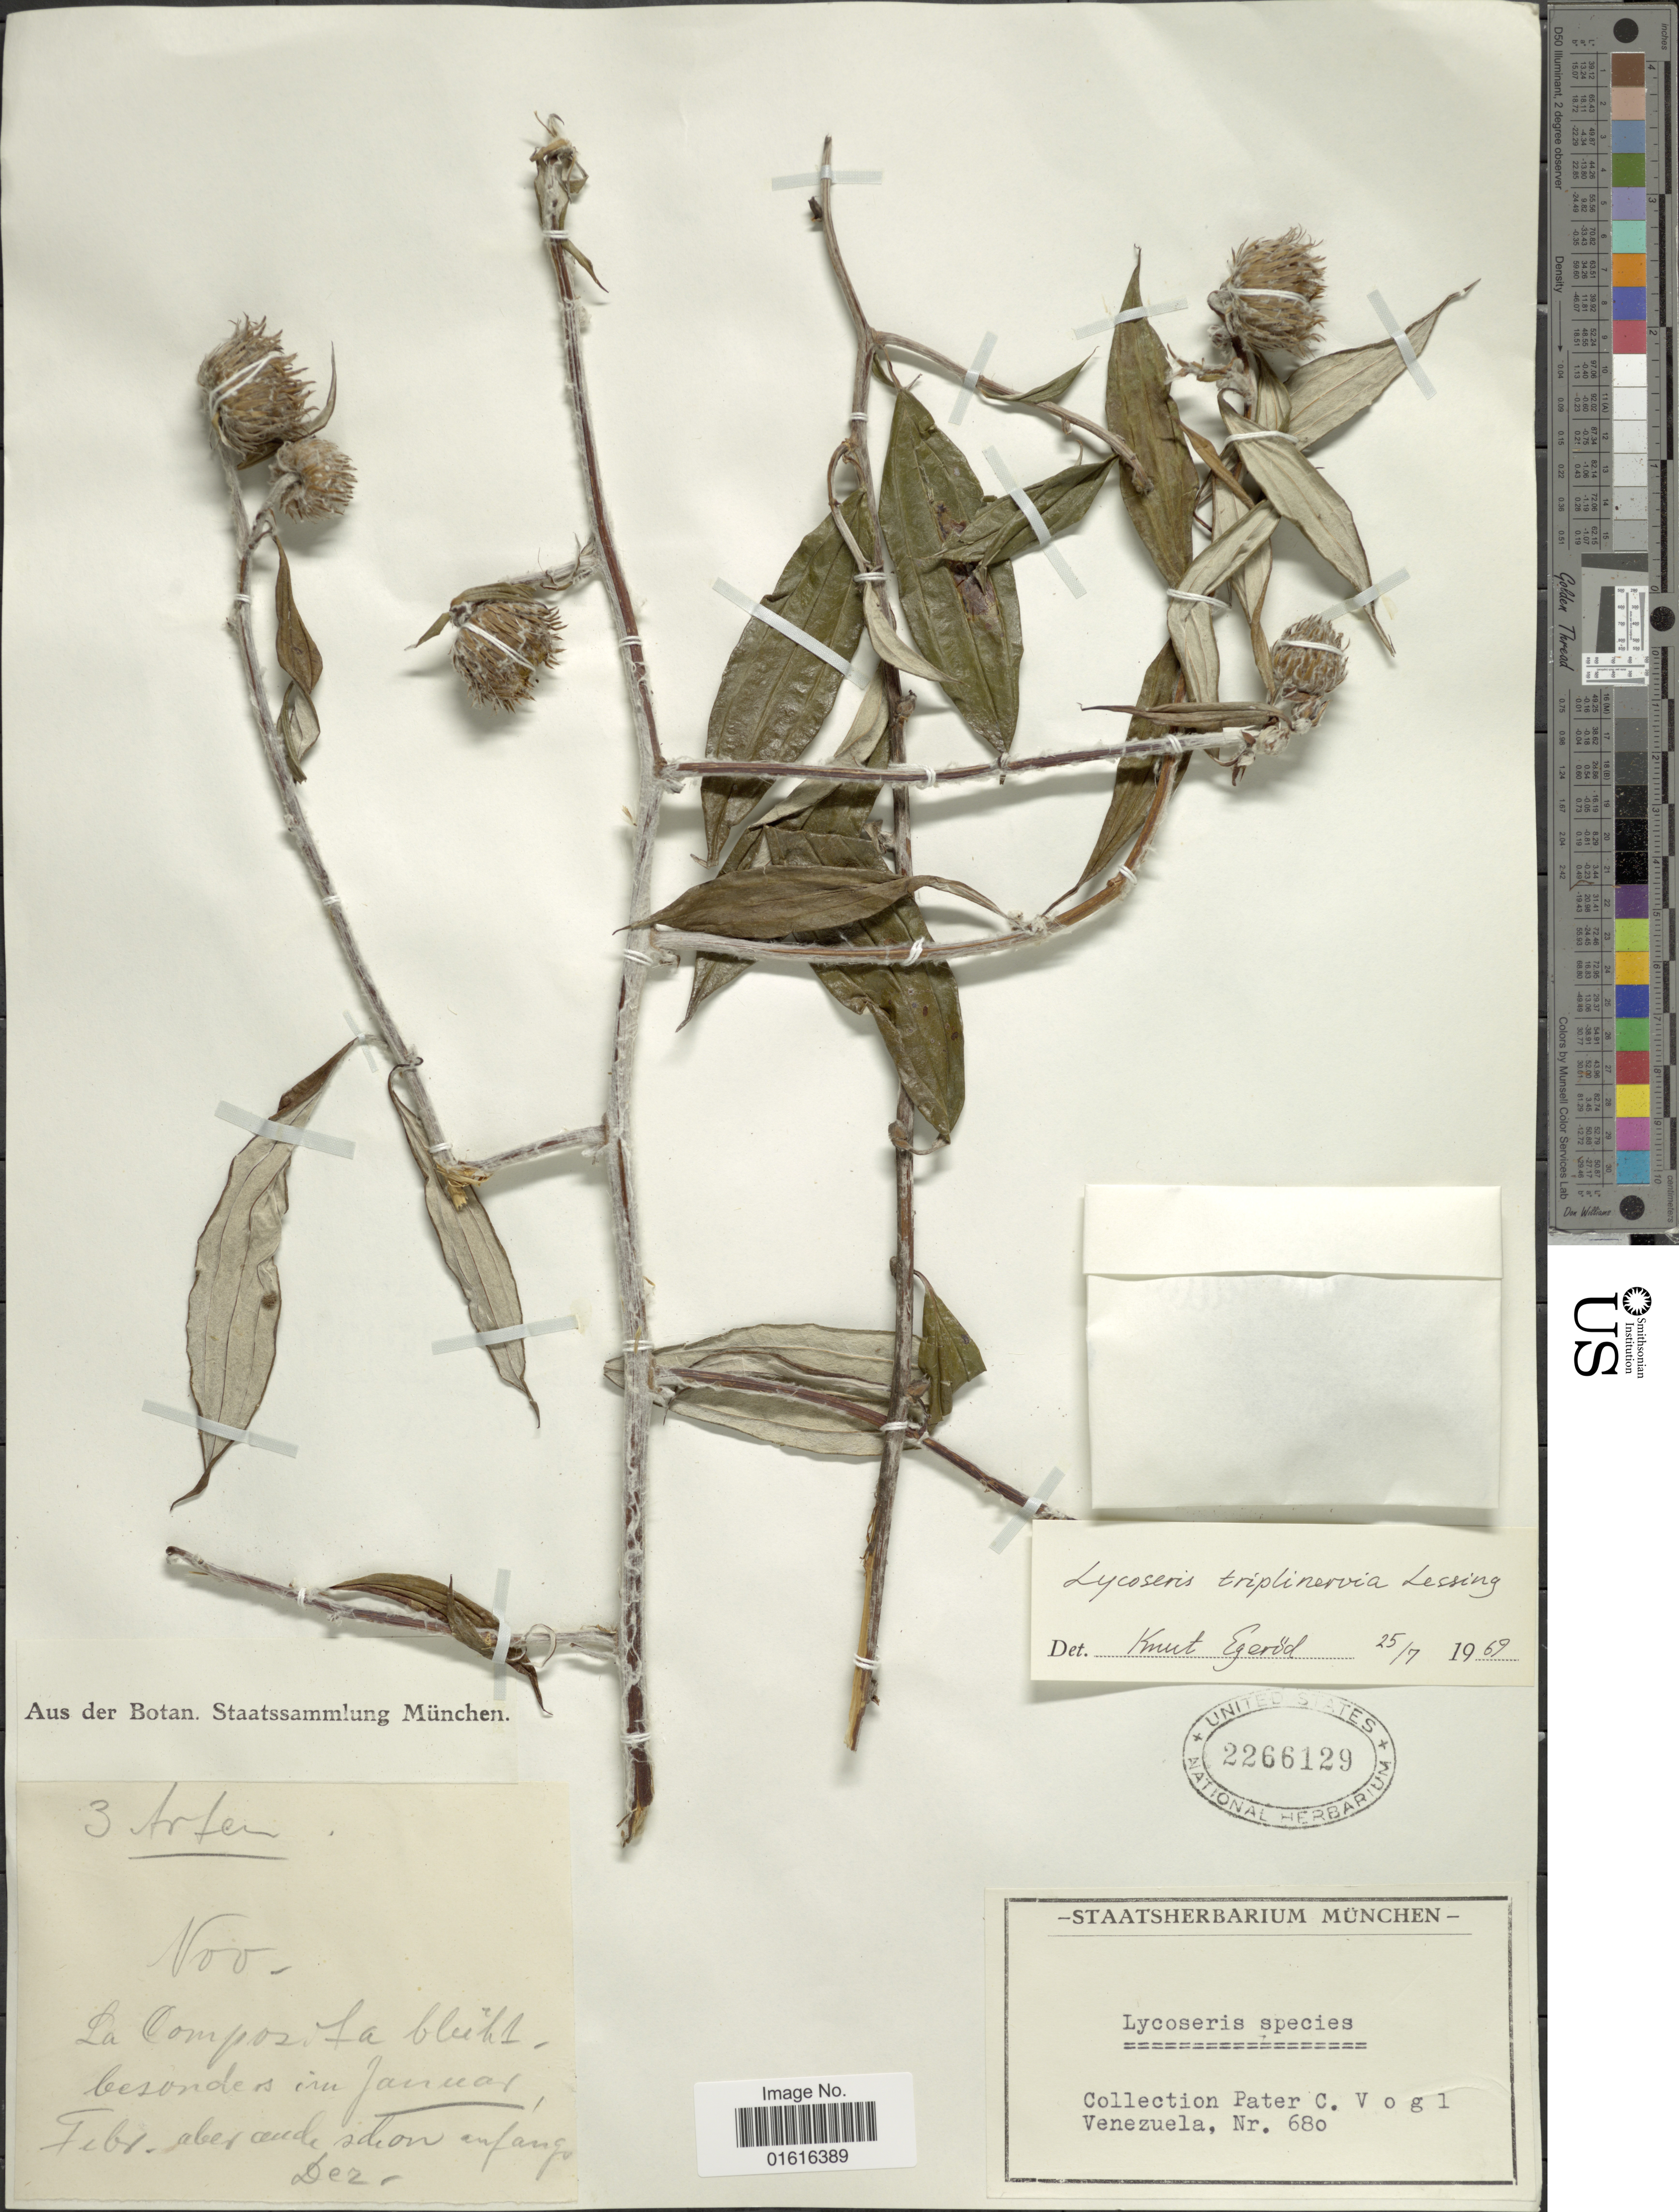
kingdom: Plantae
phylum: Tracheophyta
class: Magnoliopsida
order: Asterales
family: Asteraceae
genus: Lycoseris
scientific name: Lycoseris triplinervia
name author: Less.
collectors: P. C. Vogl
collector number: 680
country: Venezuela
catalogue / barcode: US 2266129